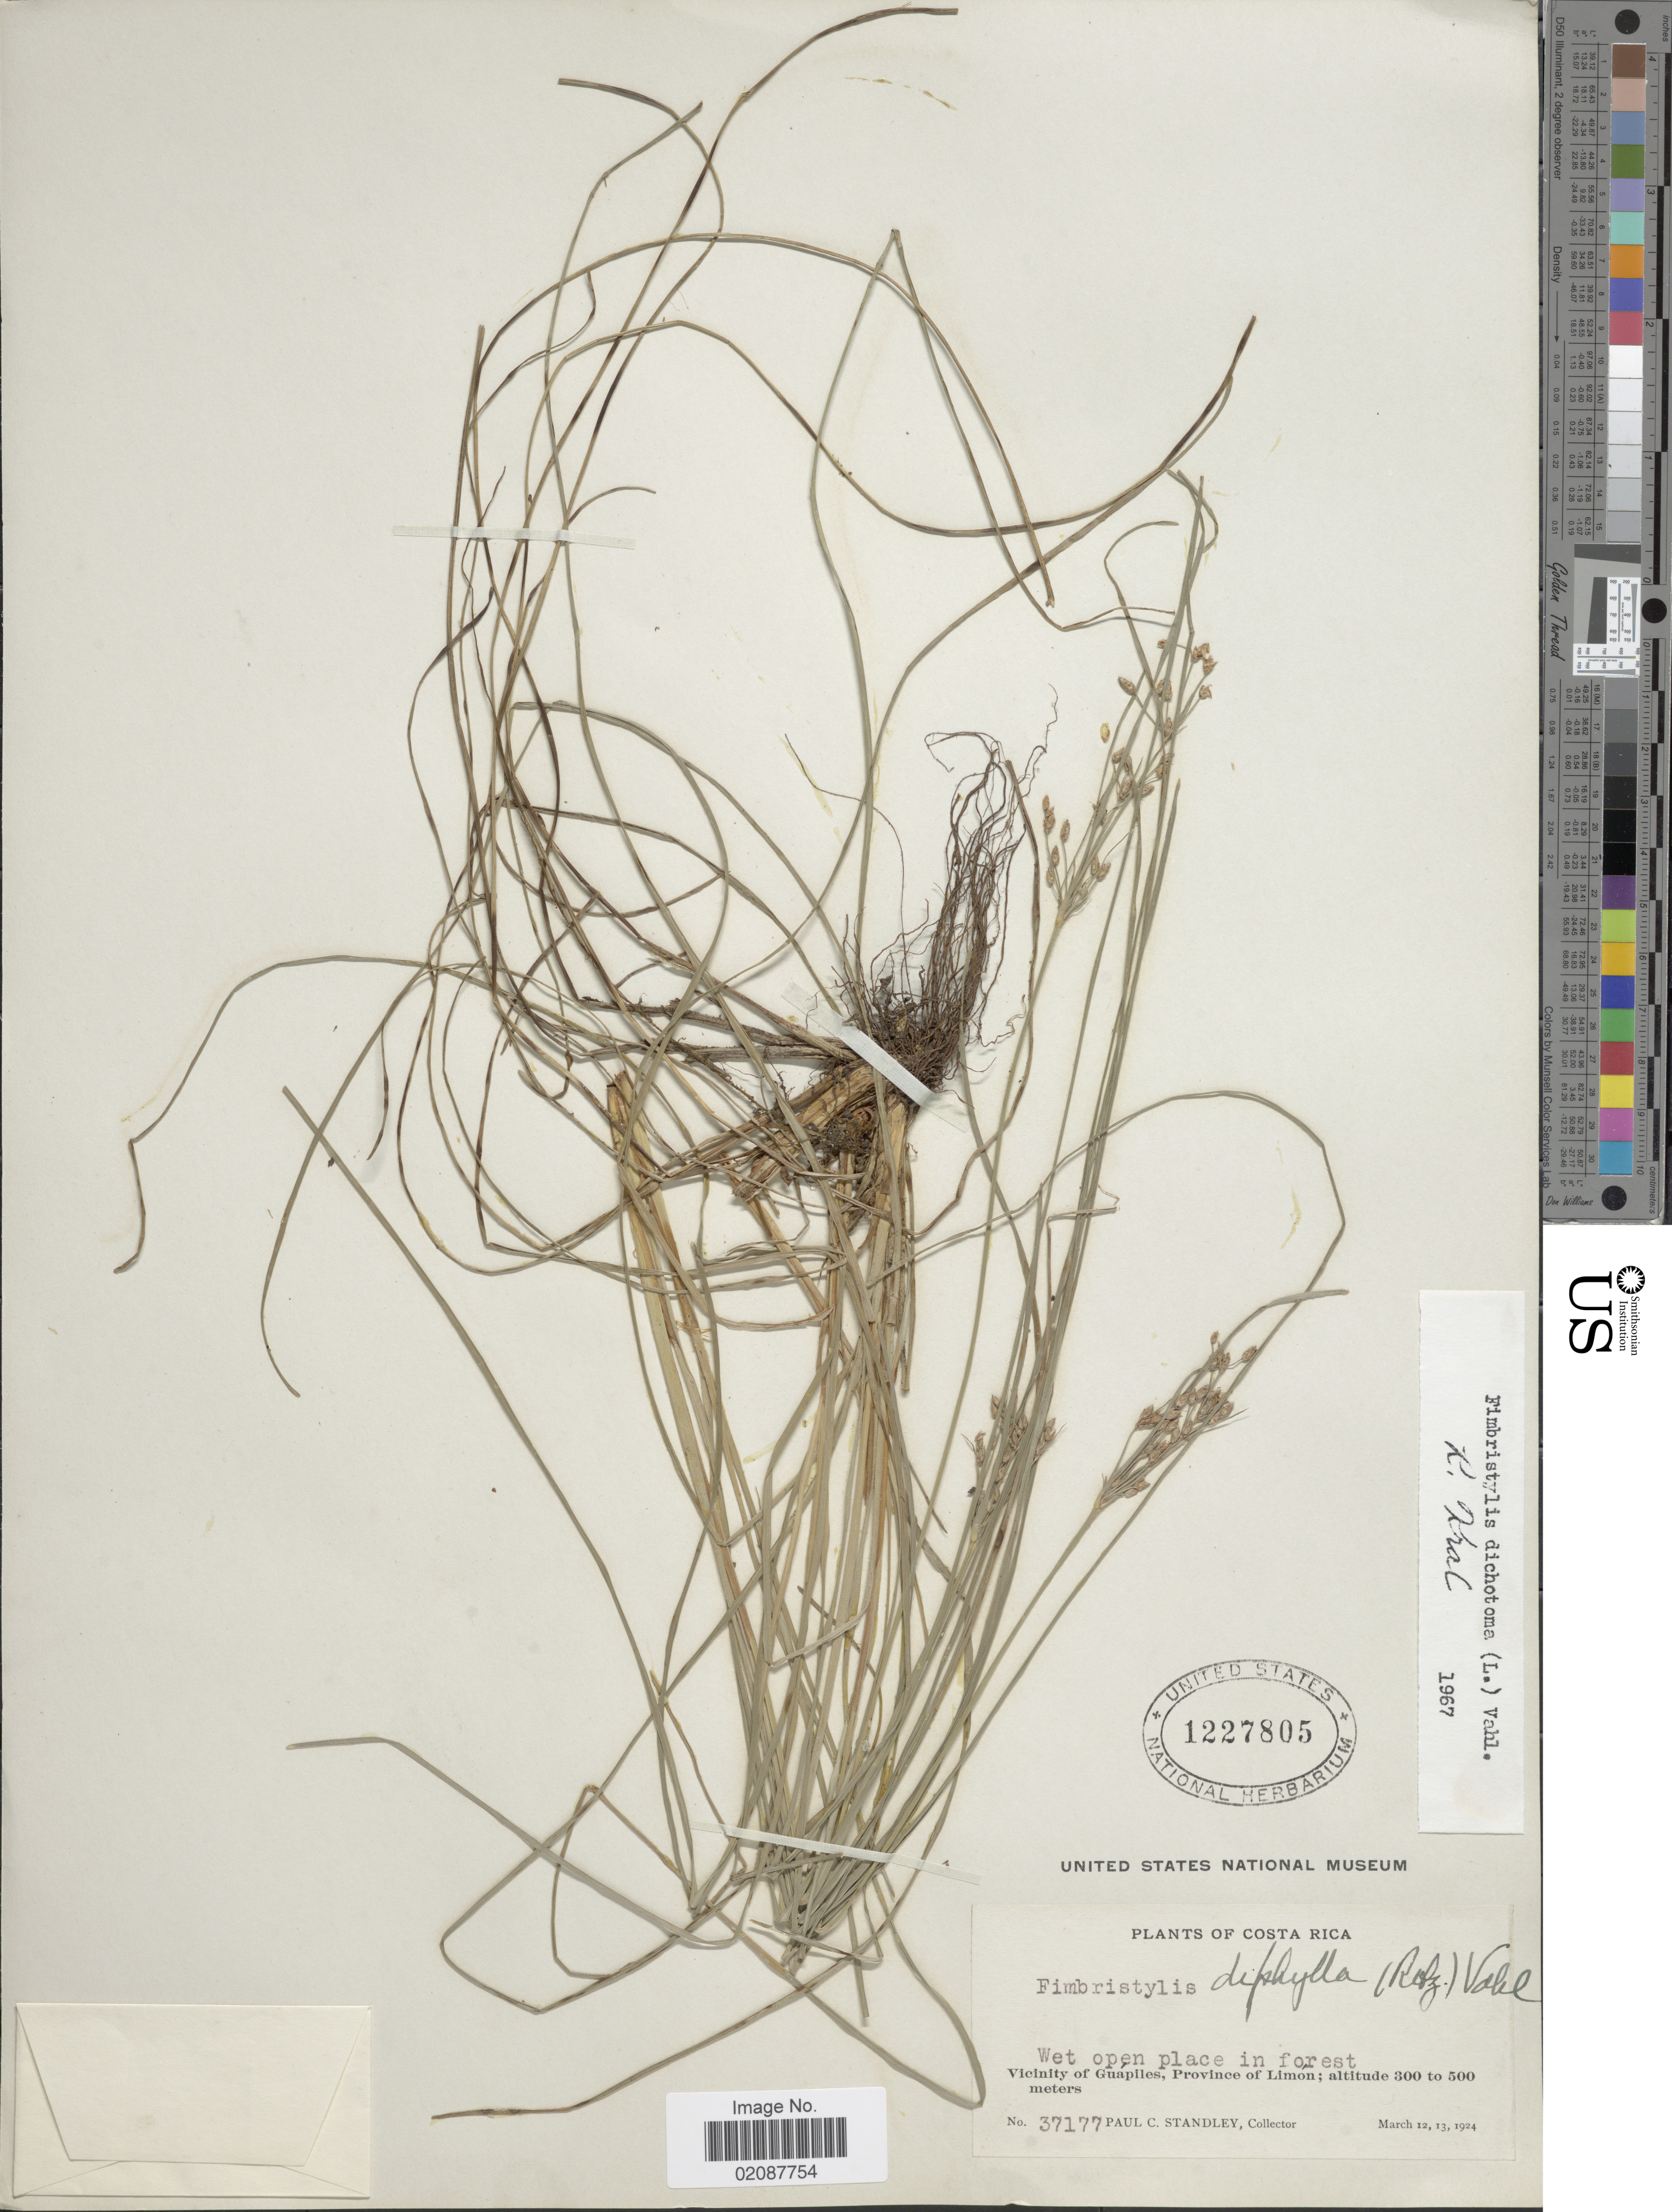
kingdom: Plantae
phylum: Tracheophyta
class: Liliopsida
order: Poales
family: Cyperaceae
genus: Fimbristylis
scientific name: Fimbristylis dichotoma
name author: (L.) Vahl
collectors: P. C. Standley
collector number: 37177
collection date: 1924-03-12/1924-03-13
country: Costa Rica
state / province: Limón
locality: Vicinity of Guapiles.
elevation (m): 300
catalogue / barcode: US 1227805